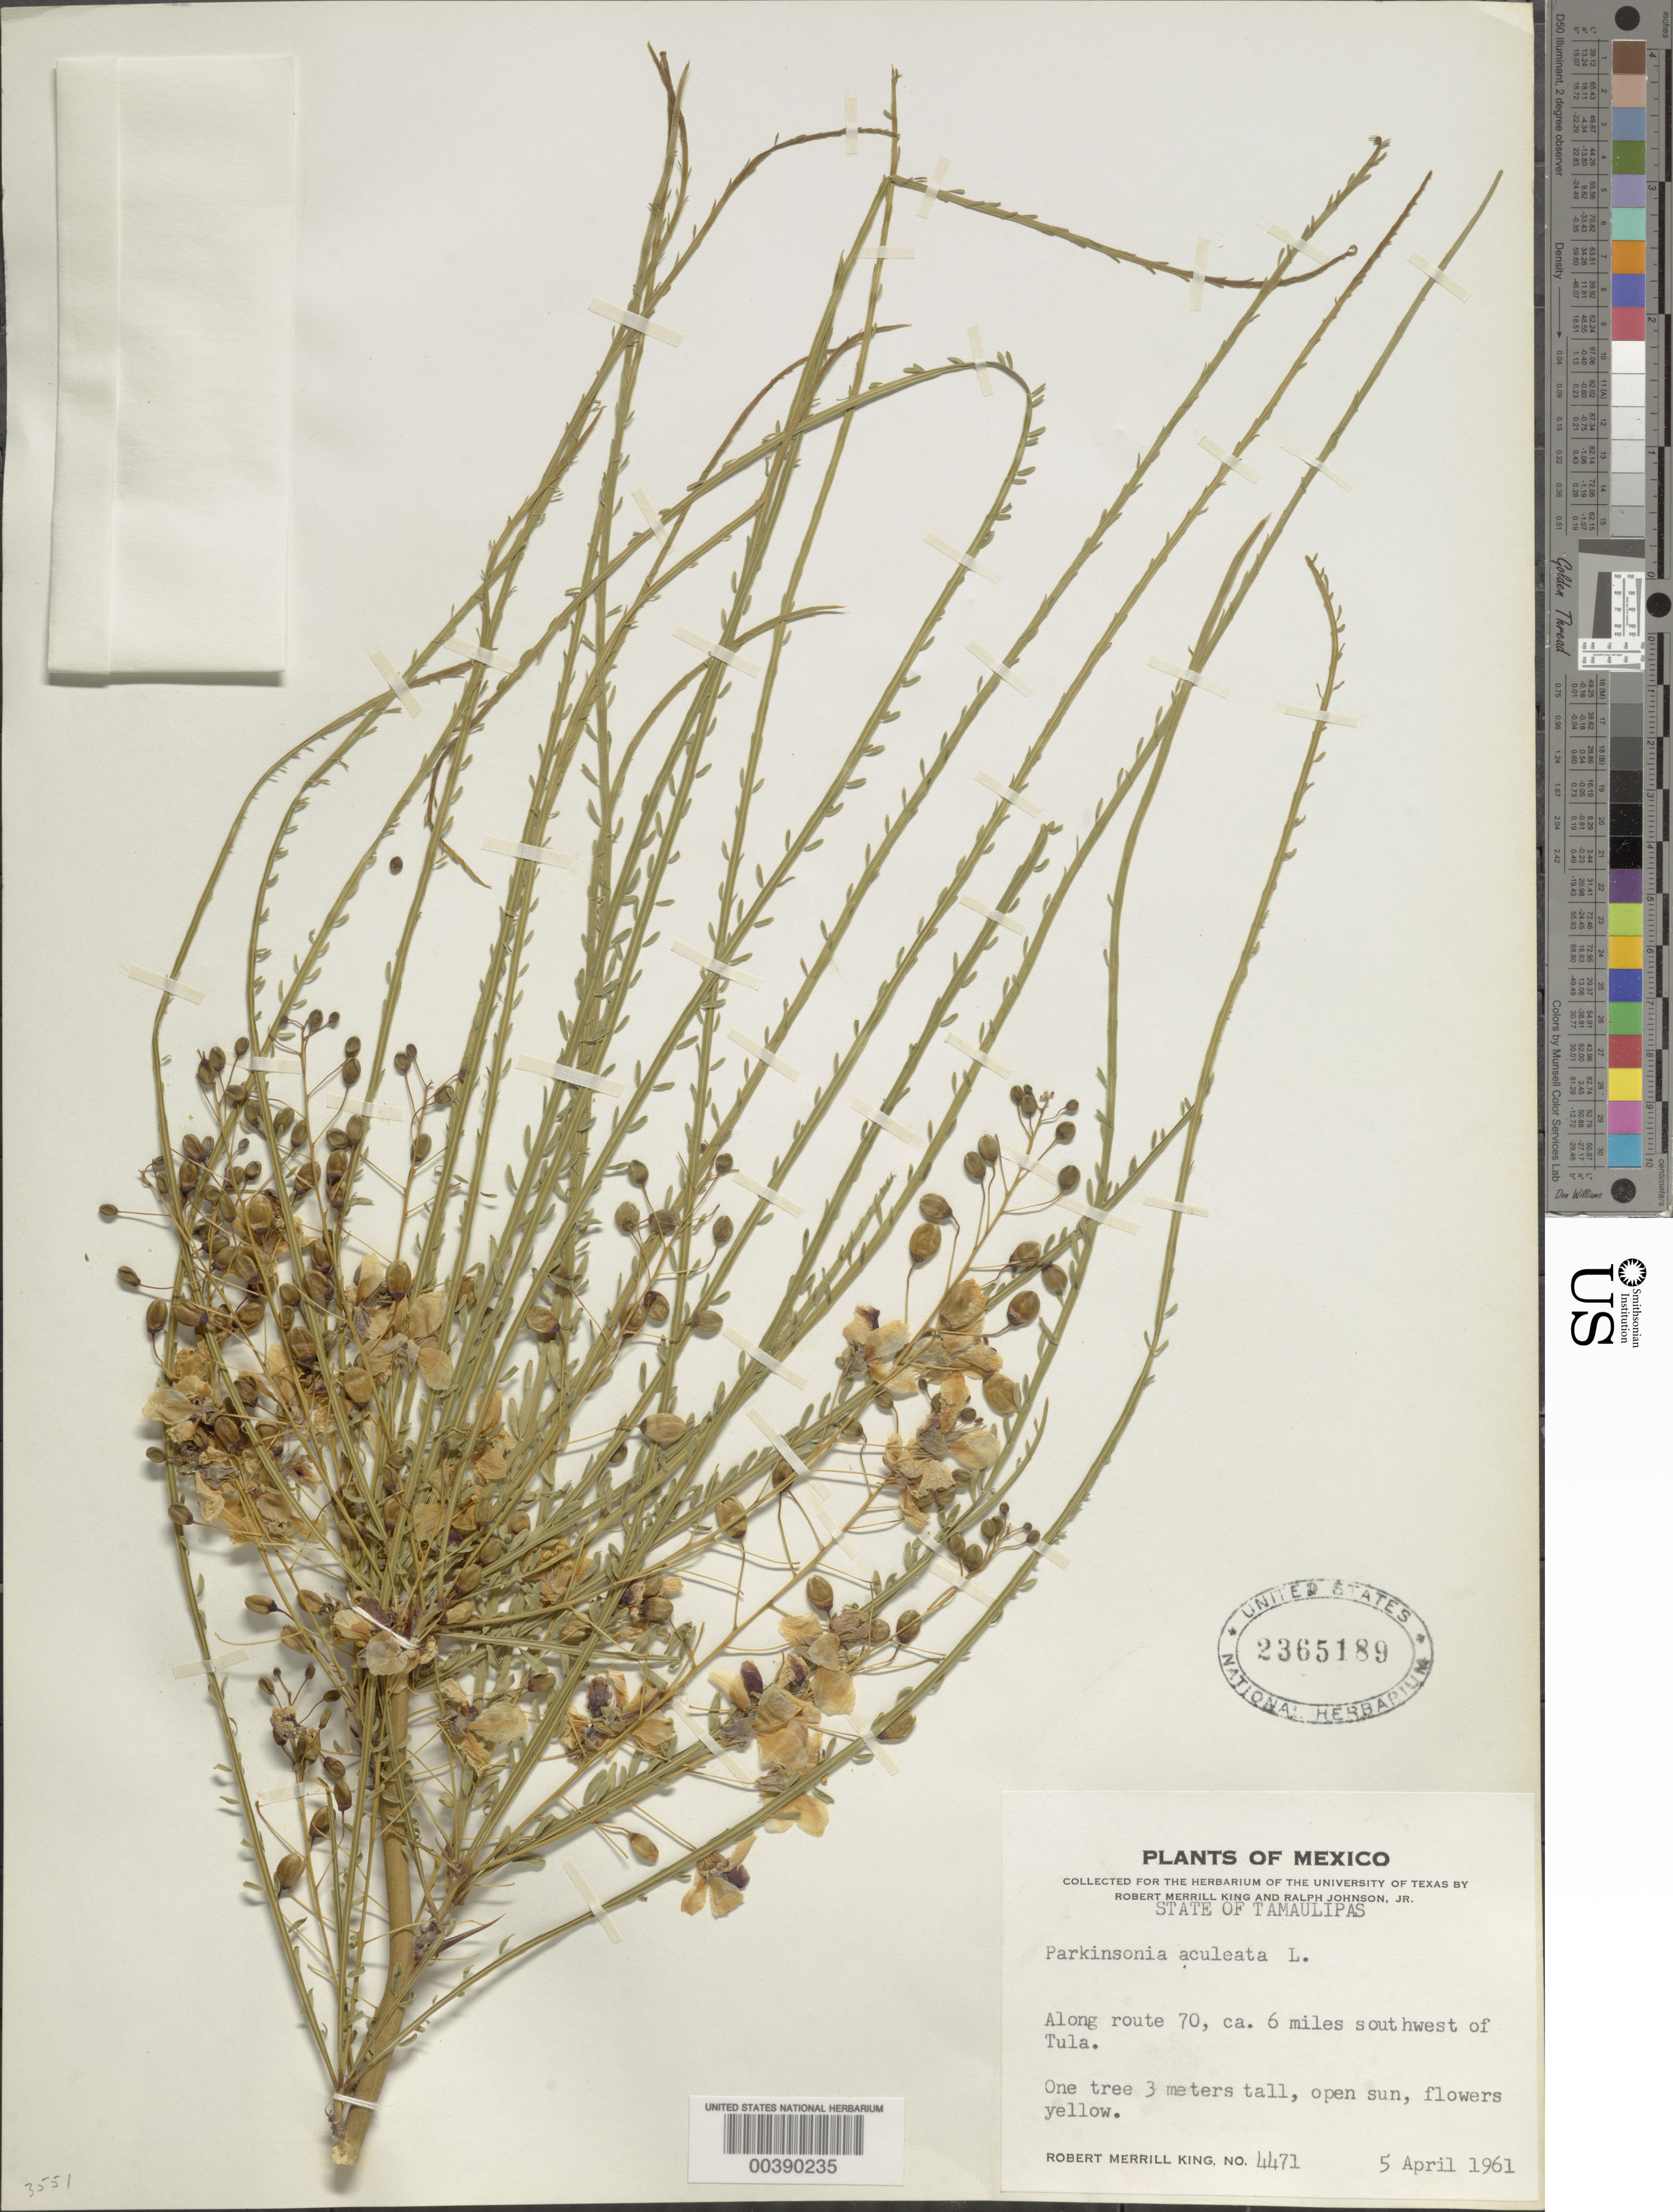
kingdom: Plantae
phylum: Tracheophyta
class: Magnoliopsida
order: Fabales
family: Fabaceae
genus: Parkinsonia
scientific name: Parkinsonia aculeata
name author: L.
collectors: R. M. King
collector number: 4471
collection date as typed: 05 Apr 1961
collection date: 1961-04-05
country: Mexico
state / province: Tamaulipas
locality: Along route 70, ca 6 mi SW of Tula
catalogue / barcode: US 2365189